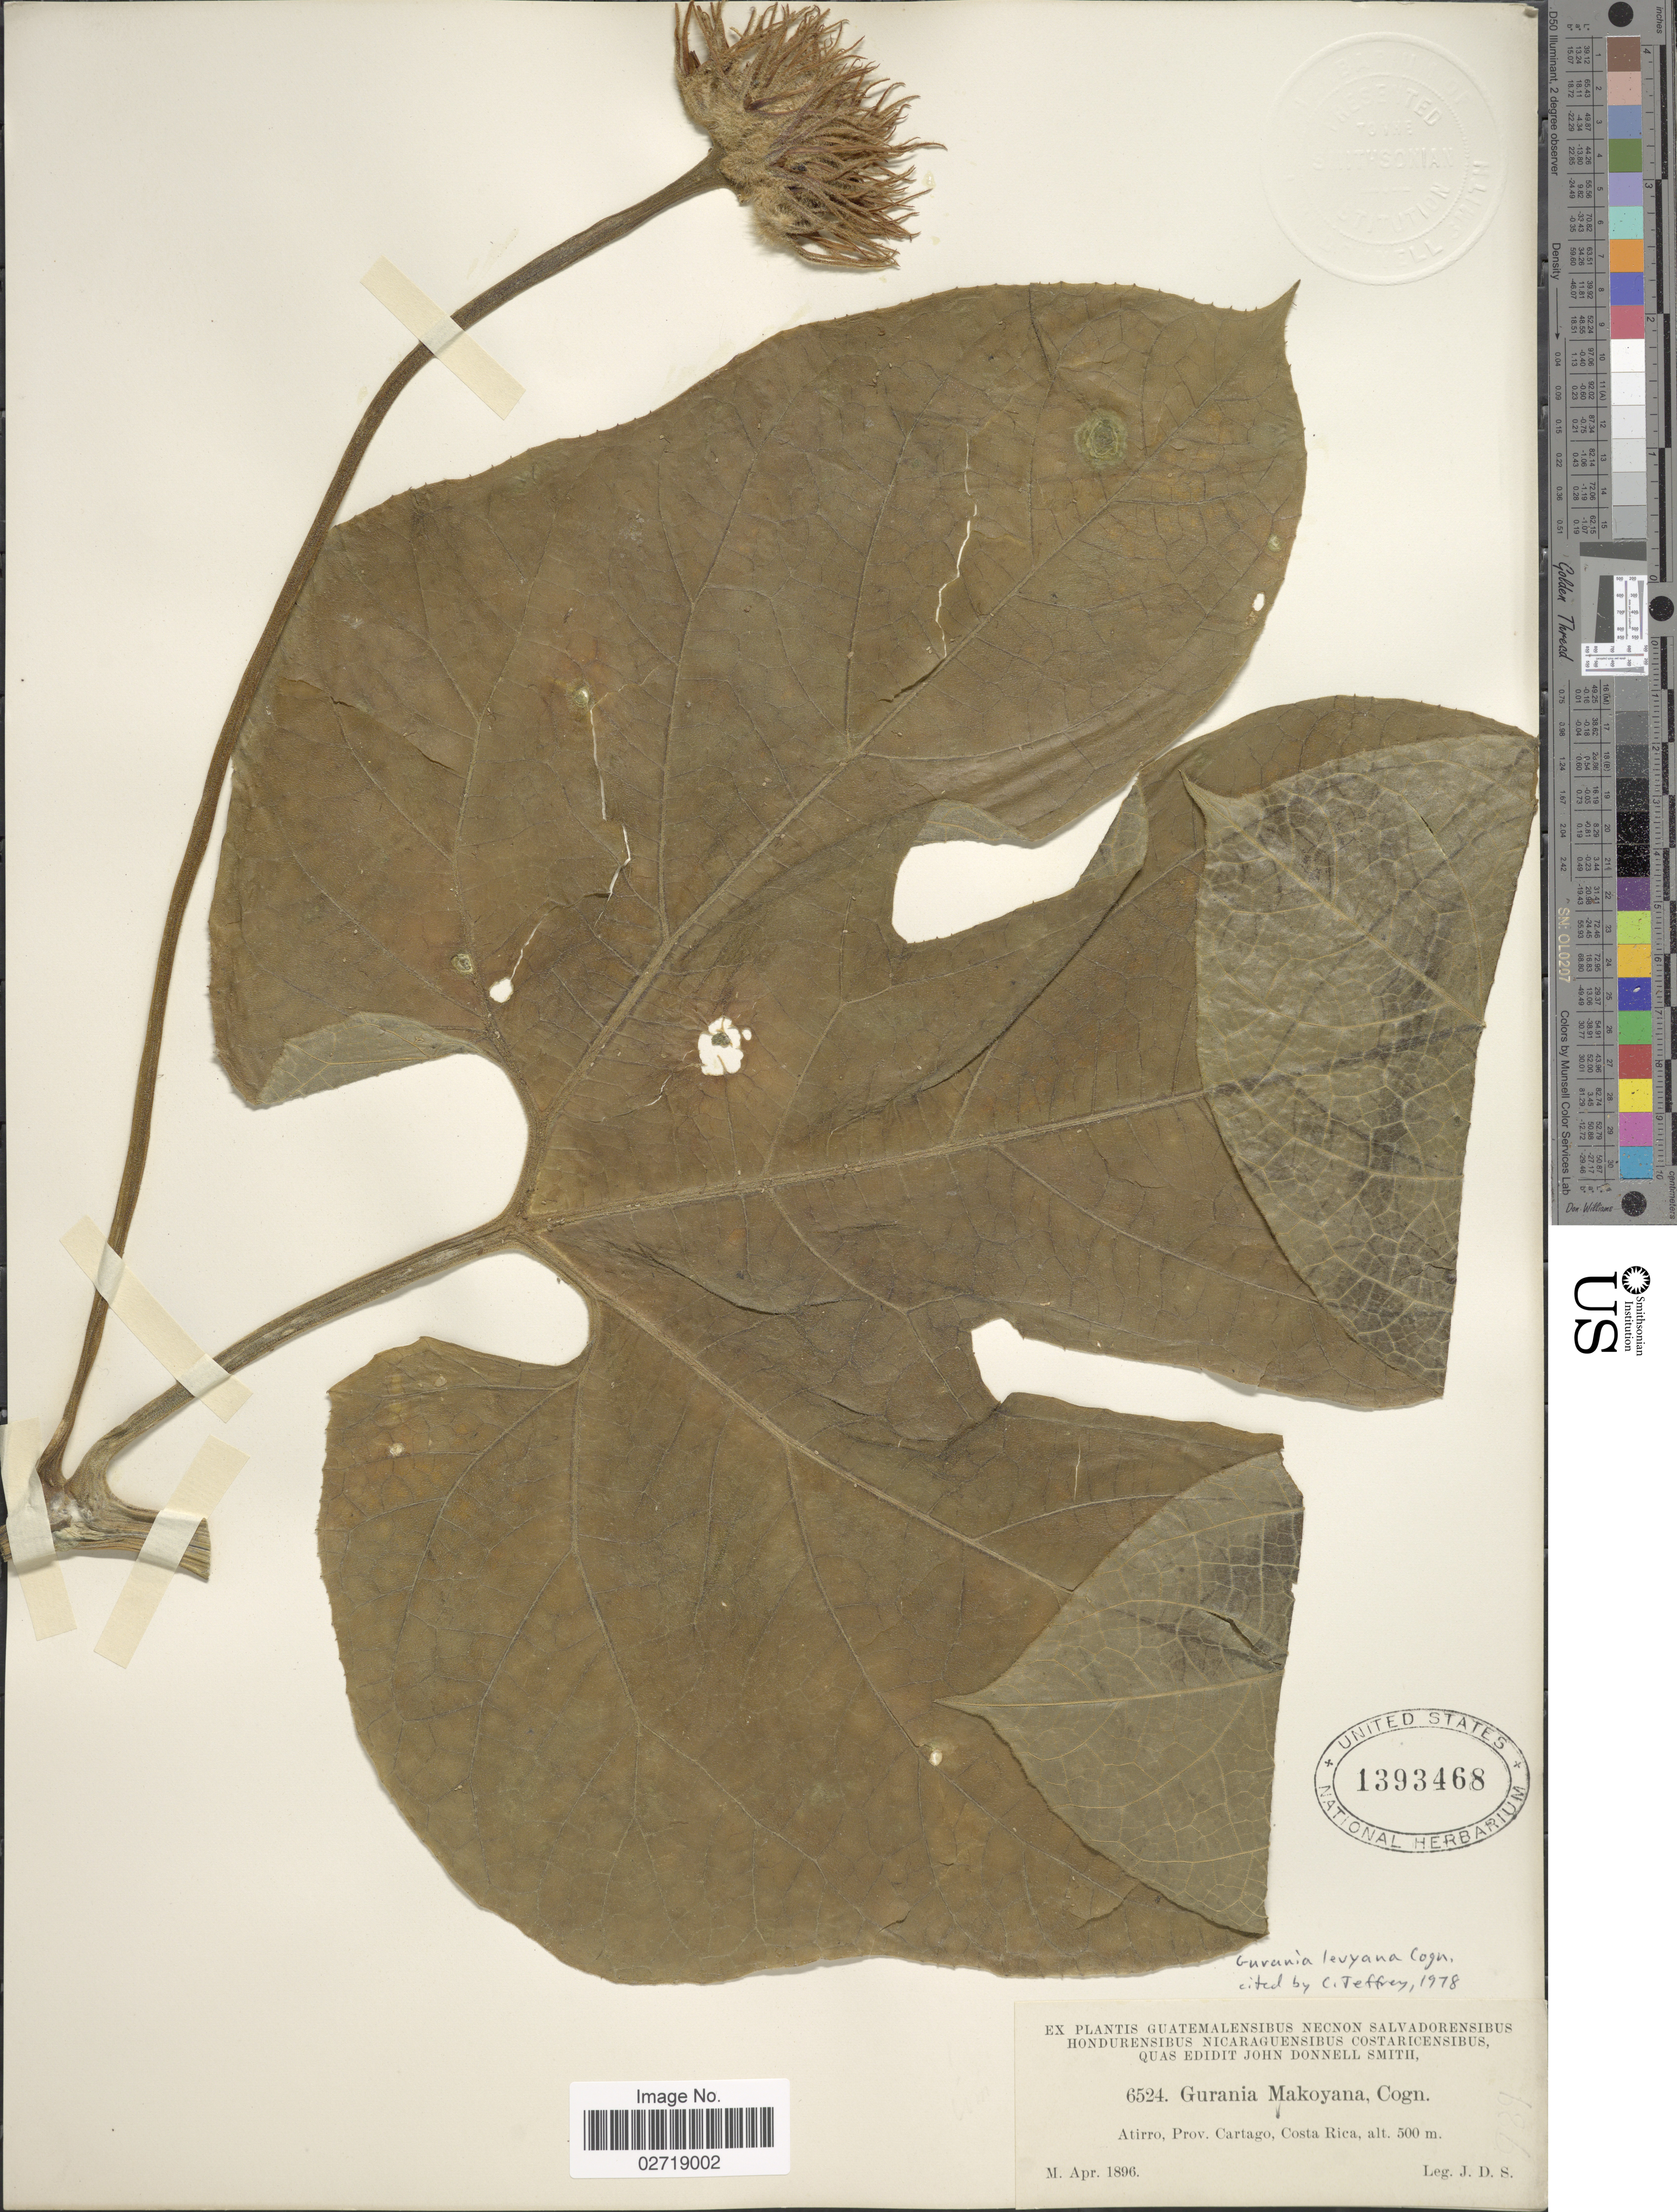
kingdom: Plantae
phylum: Tracheophyta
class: Magnoliopsida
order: Cucurbitales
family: Cucurbitaceae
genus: Gurania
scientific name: Gurania levyana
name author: Cogn.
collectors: J. Donnell Smith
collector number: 6524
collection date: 1896-04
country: Costa Rica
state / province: Cartago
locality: Atirro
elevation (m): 500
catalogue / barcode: US 1393468